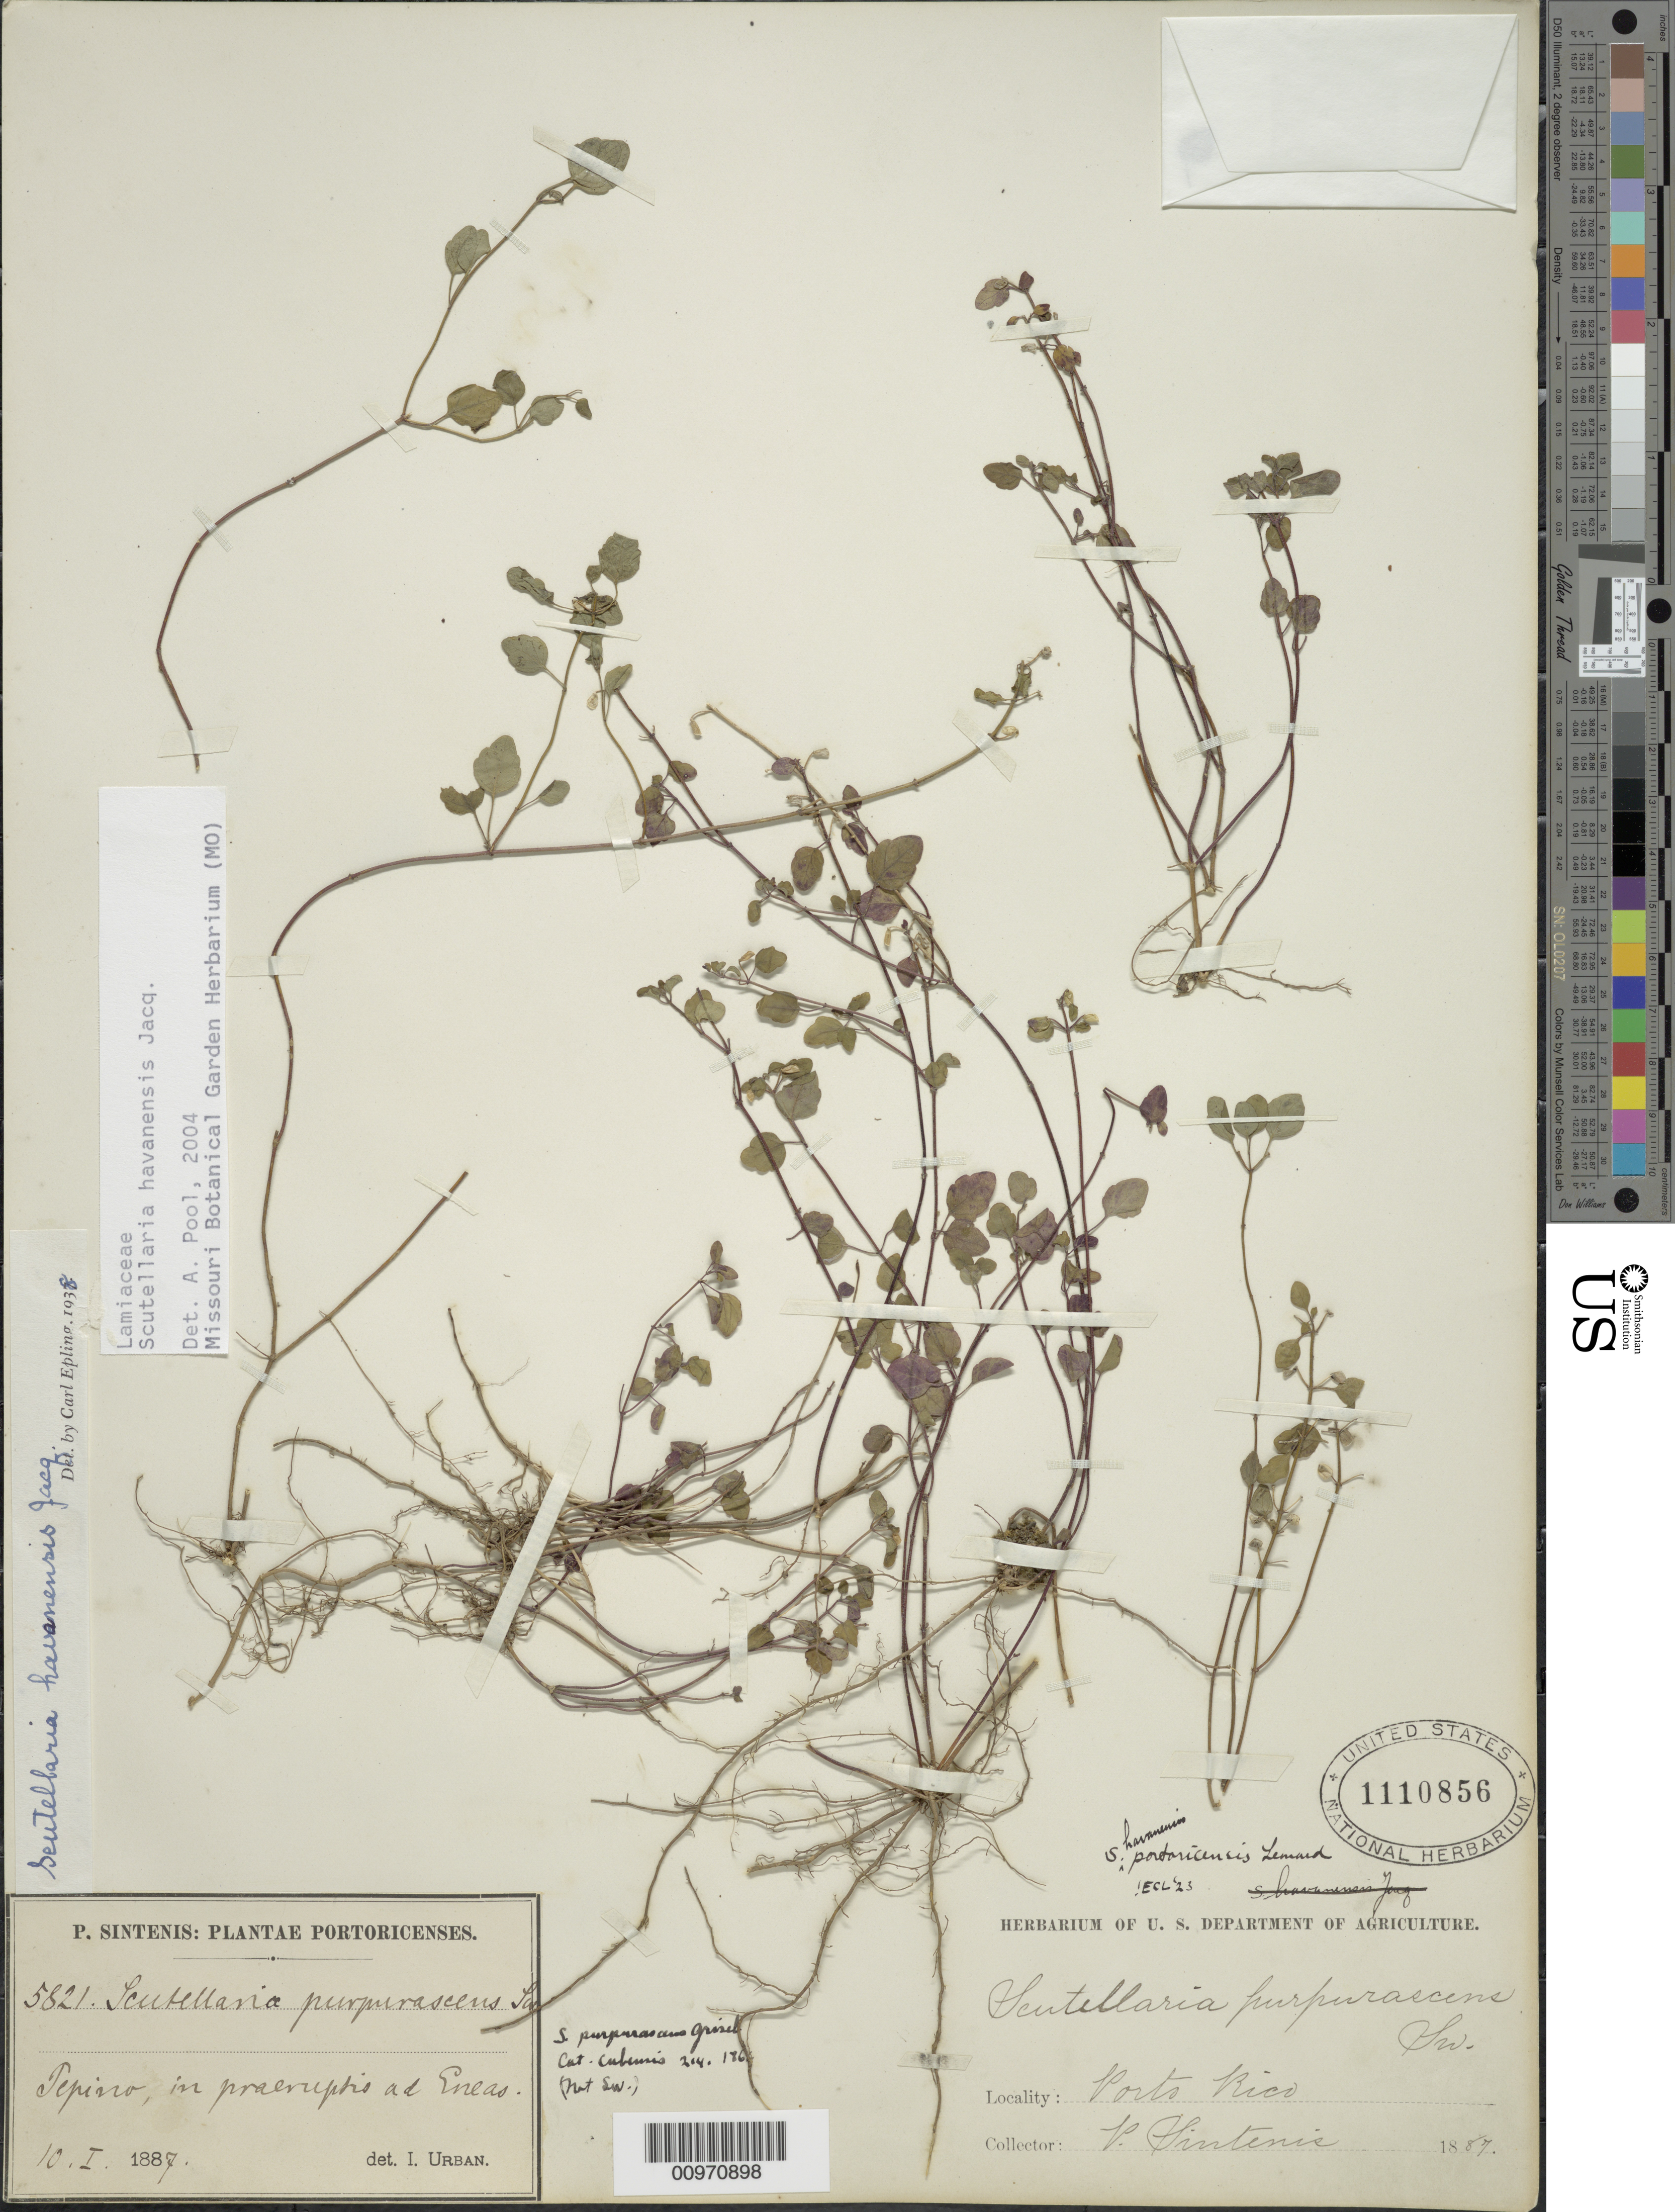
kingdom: Plantae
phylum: Tracheophyta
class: Magnoliopsida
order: Lamiales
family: Lamiaceae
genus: Scutellaria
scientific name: Scutellaria havanensis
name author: Jacq.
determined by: Pool, A., (MO), Missouri Botanical Garden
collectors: P. Sintenis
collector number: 5821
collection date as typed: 10 Jan 1887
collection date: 1887-01-10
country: Puerto Rico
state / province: San Sebastián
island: Puerto Rico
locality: Pepino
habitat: In praeruptis as Eneas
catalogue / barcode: US 1110856